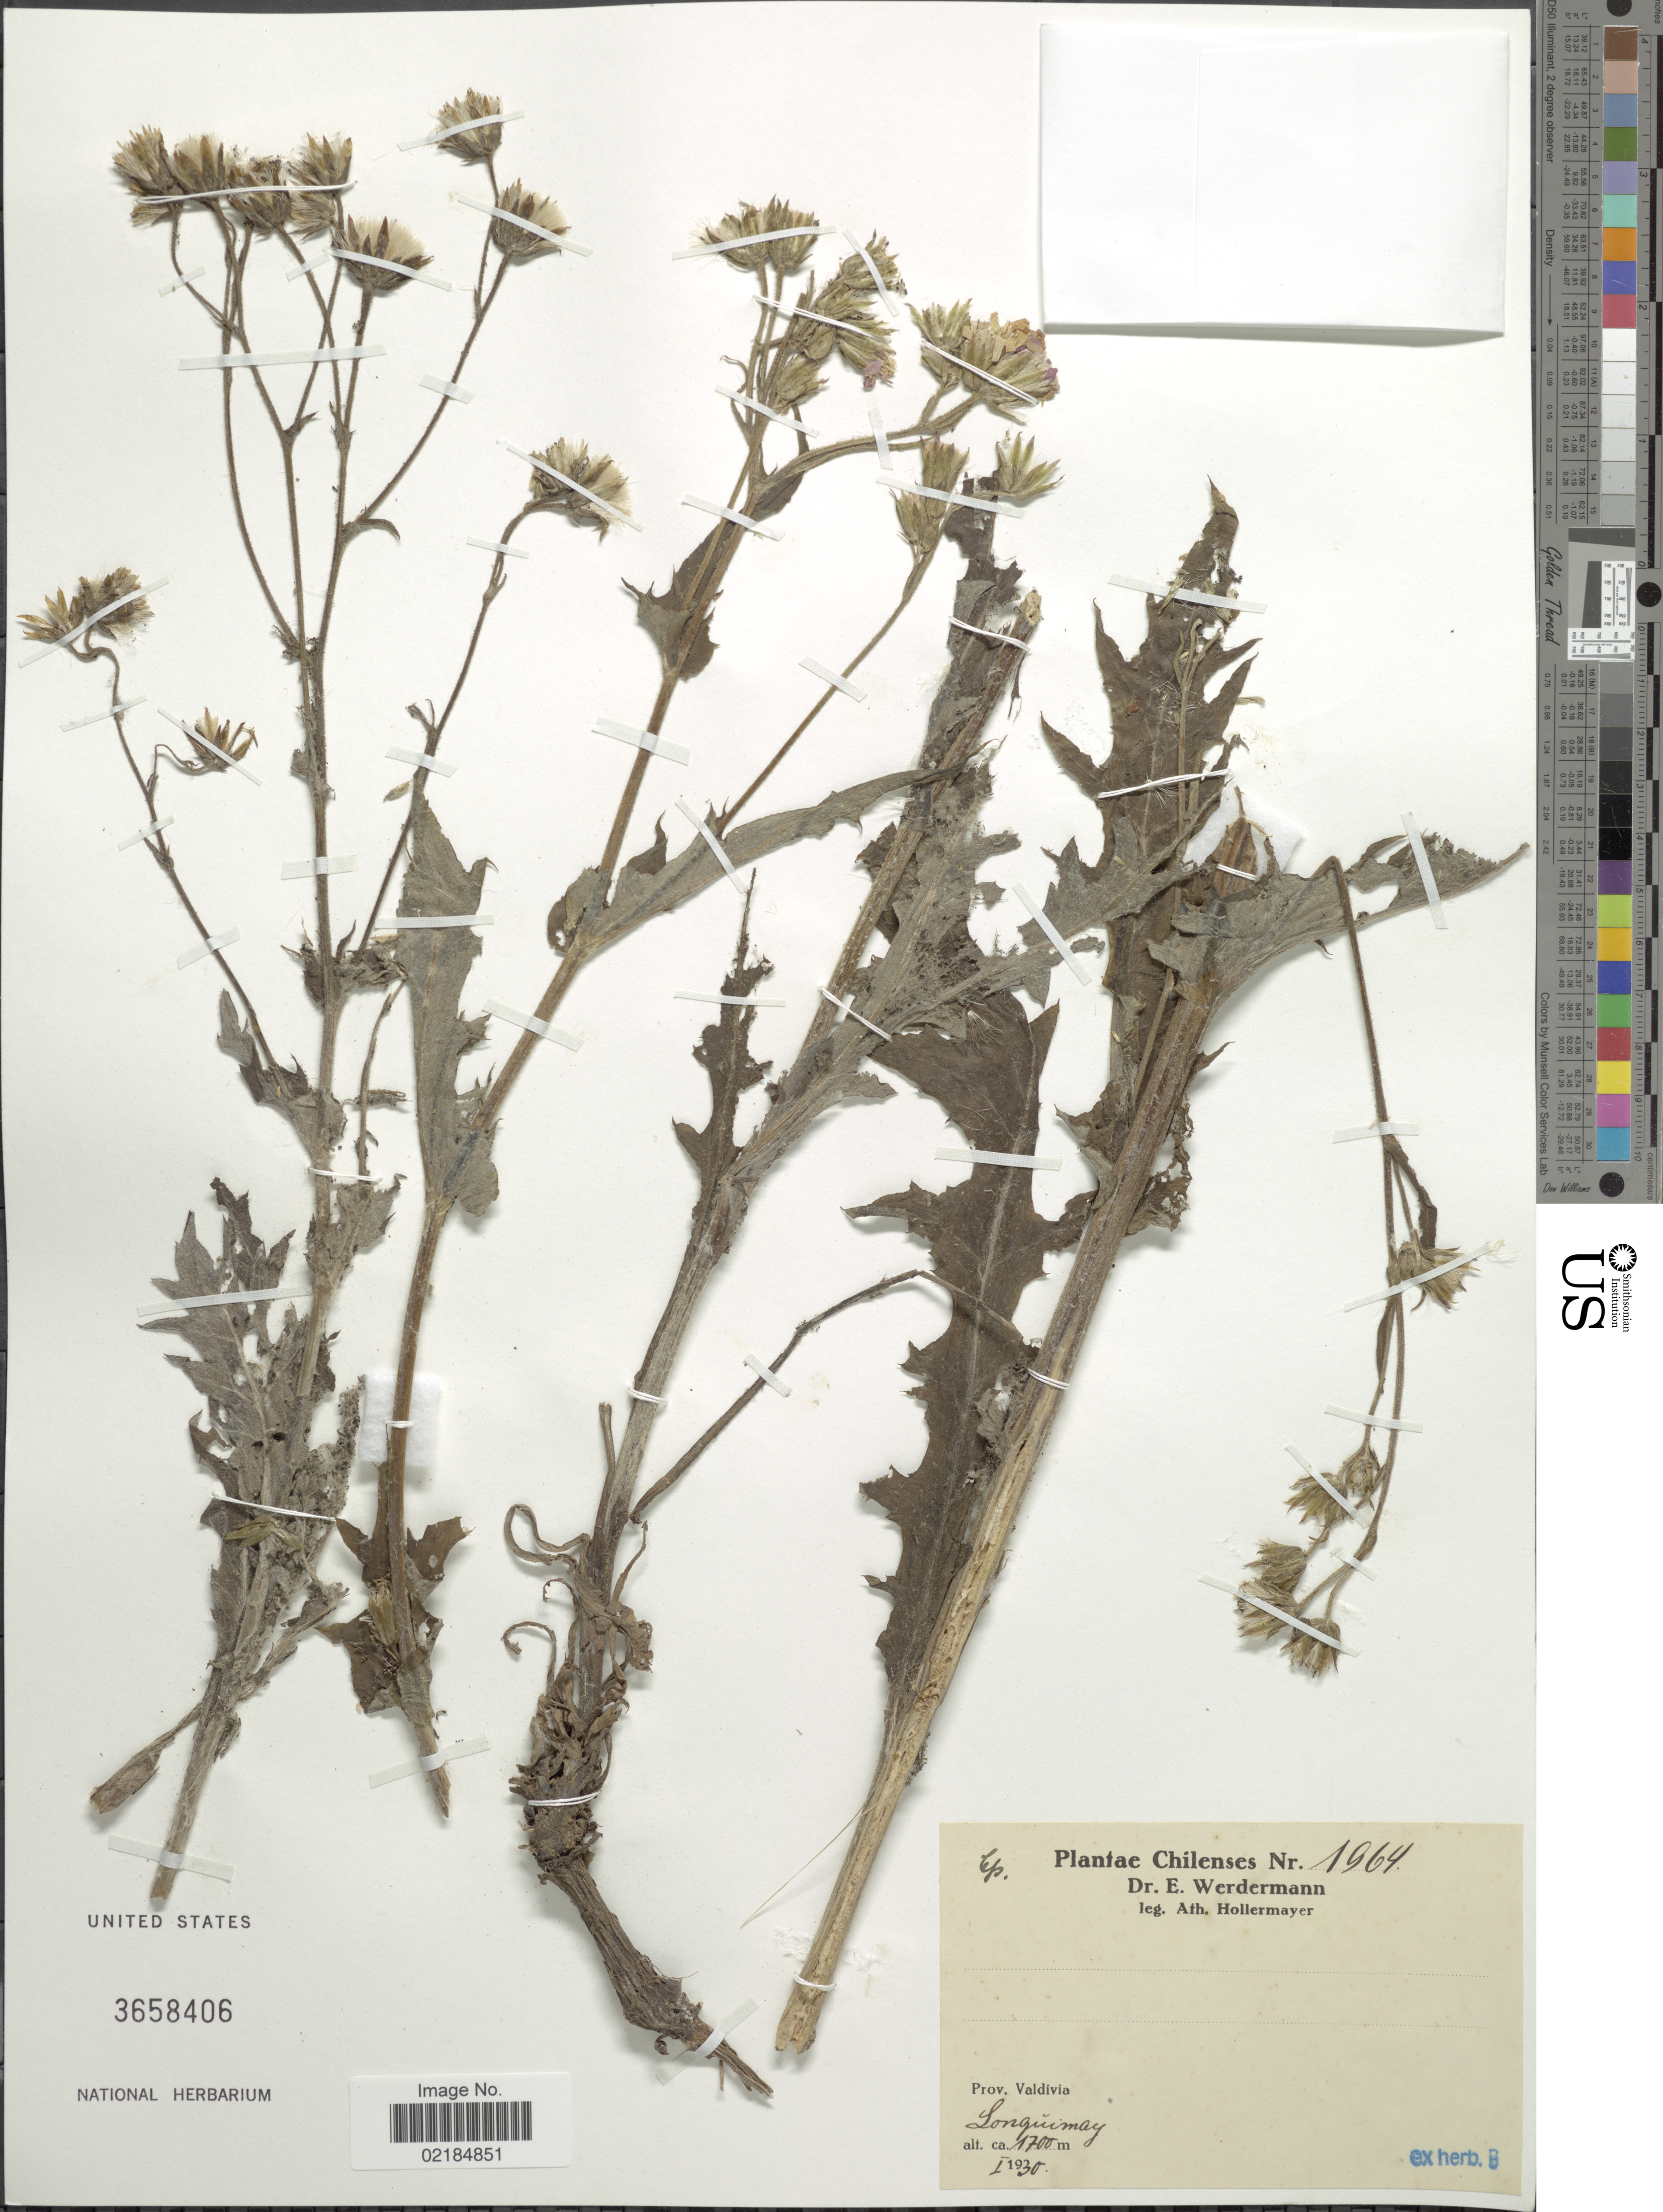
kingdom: Plantae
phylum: Tracheophyta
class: Magnoliopsida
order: Asterales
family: Asteraceae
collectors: A. Hollermayer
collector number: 1964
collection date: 1930-01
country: Chile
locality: Prov. Valdivia. Longuimay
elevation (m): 1700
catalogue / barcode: US 3658406